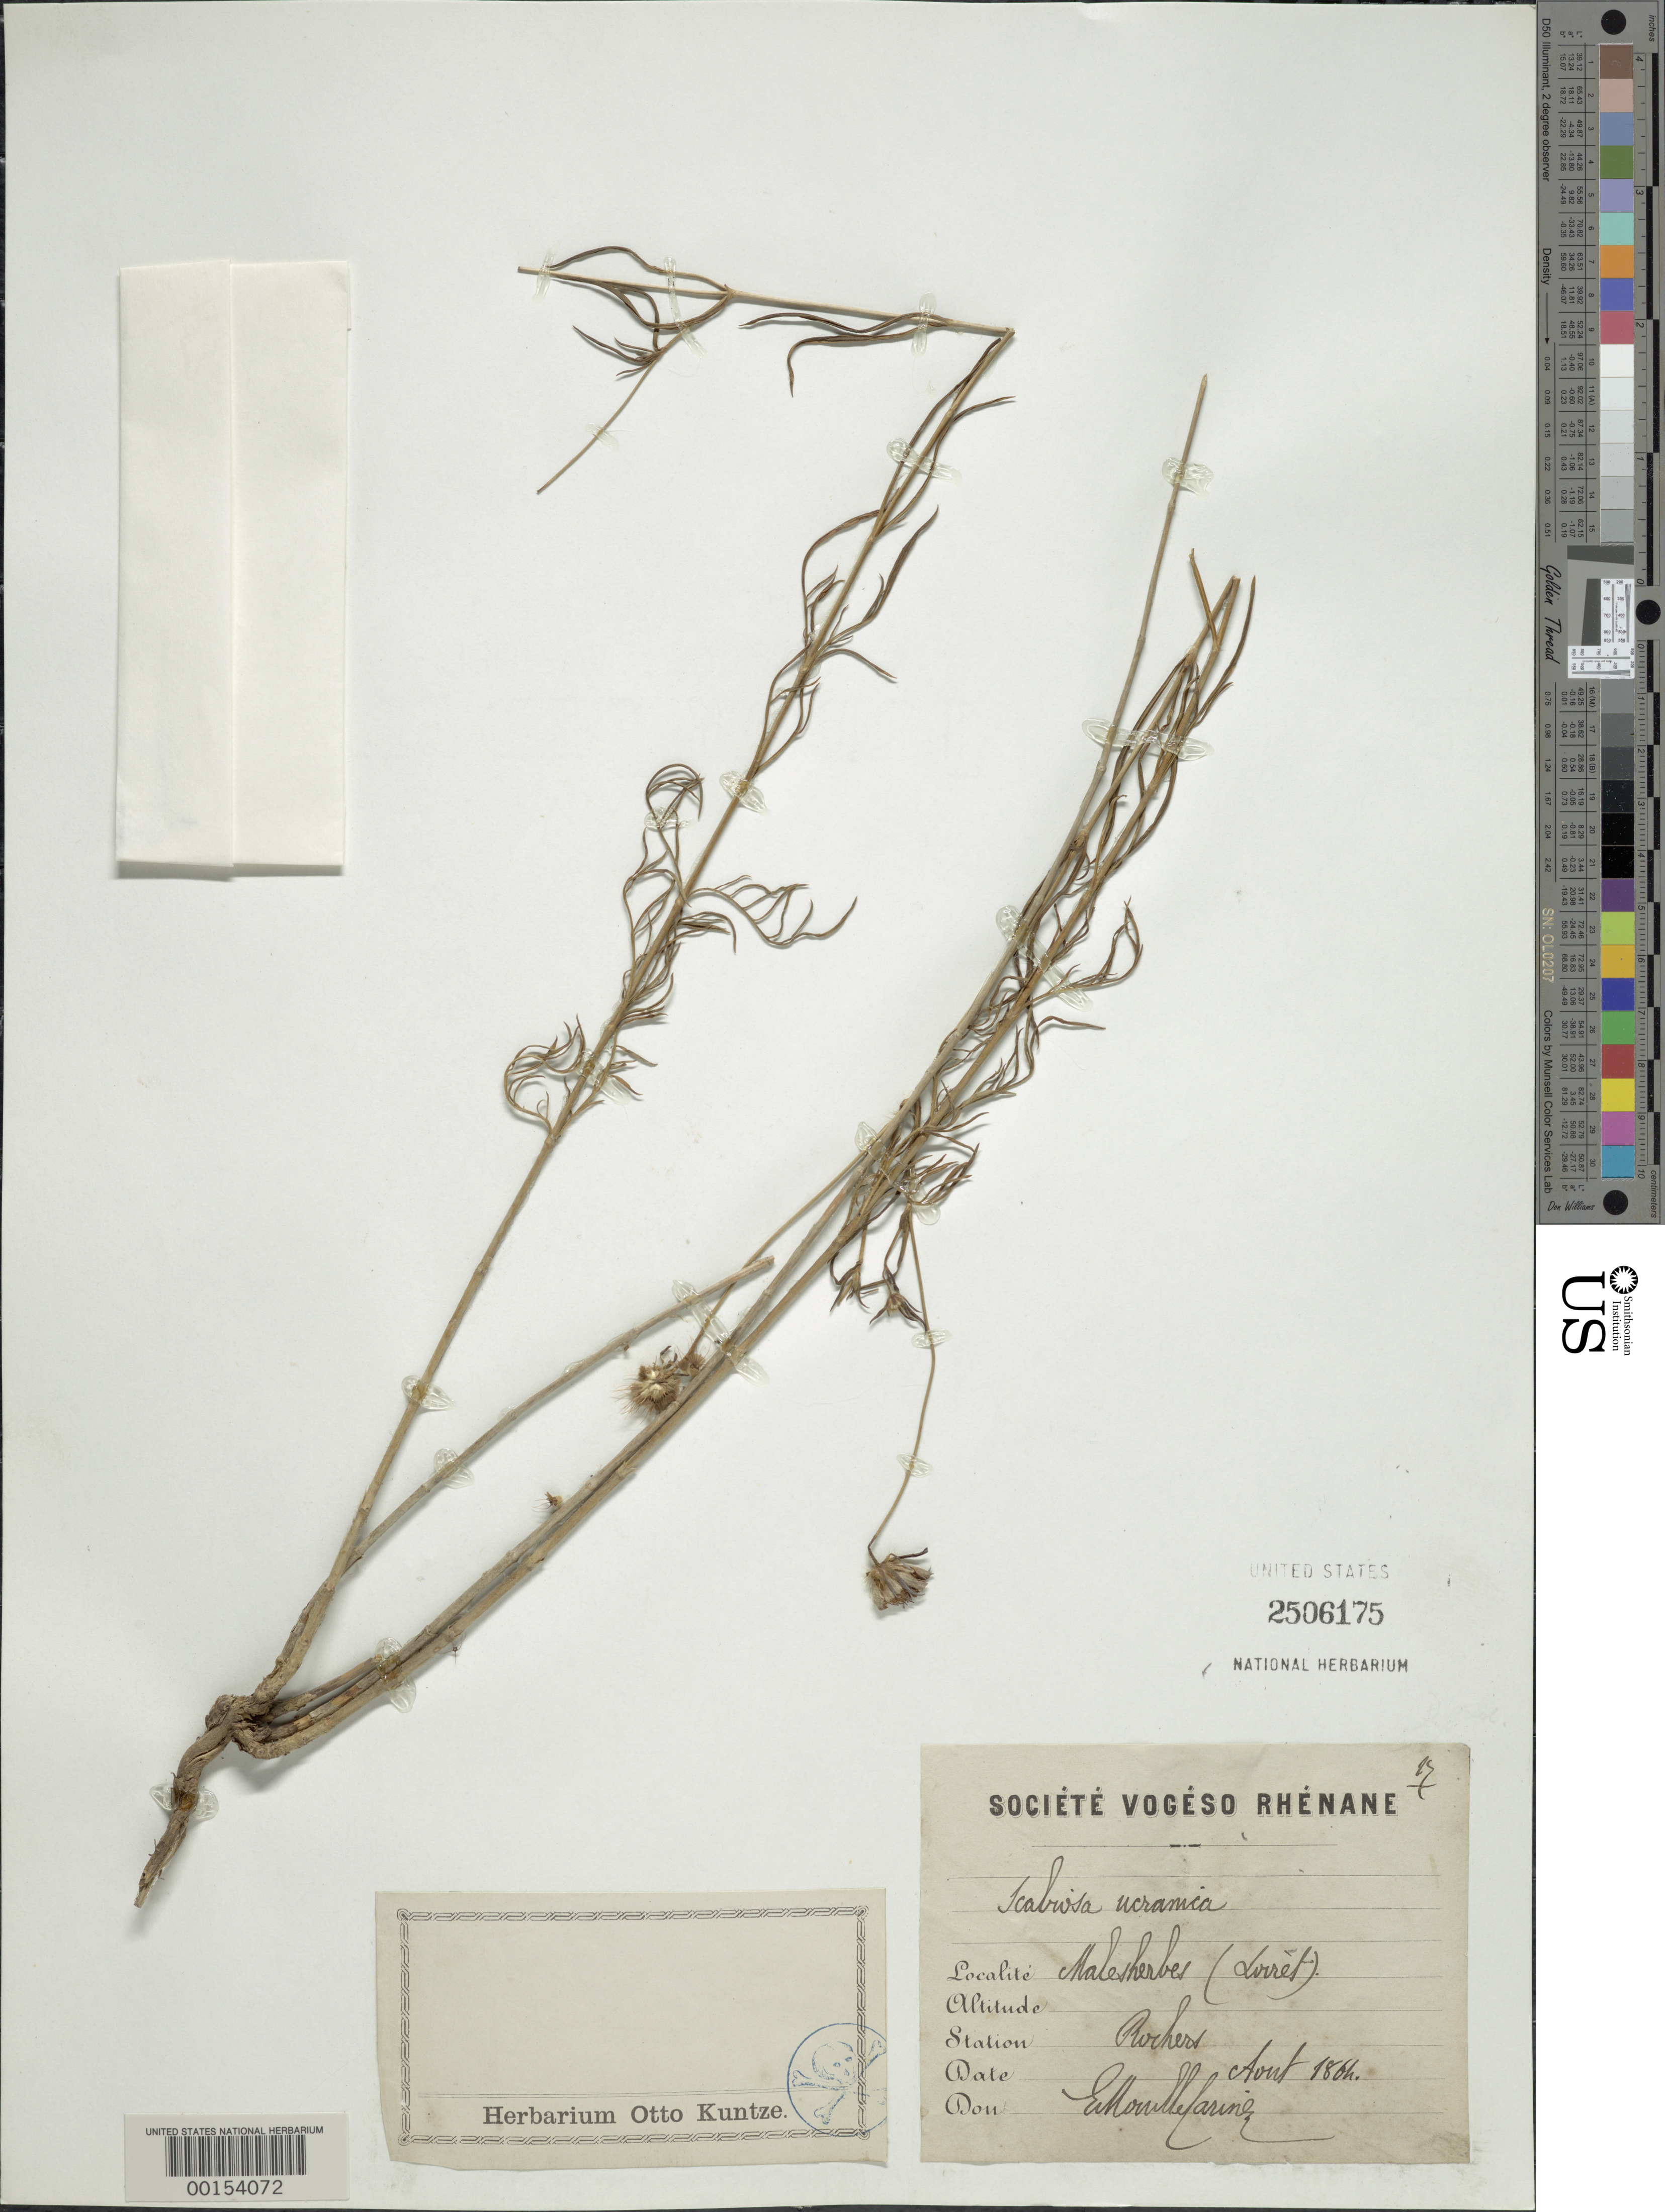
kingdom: Plantae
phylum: Tracheophyta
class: Magnoliopsida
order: Dipsacales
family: Caprifoliaceae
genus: Scabiosa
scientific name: Scabiosa ucranica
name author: L.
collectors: E. Carinez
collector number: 27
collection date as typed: Aug 1864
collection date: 1864-08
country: France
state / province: Centre-Val de Loire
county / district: Loiret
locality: Malesherbes, Loiret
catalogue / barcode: US 2506175